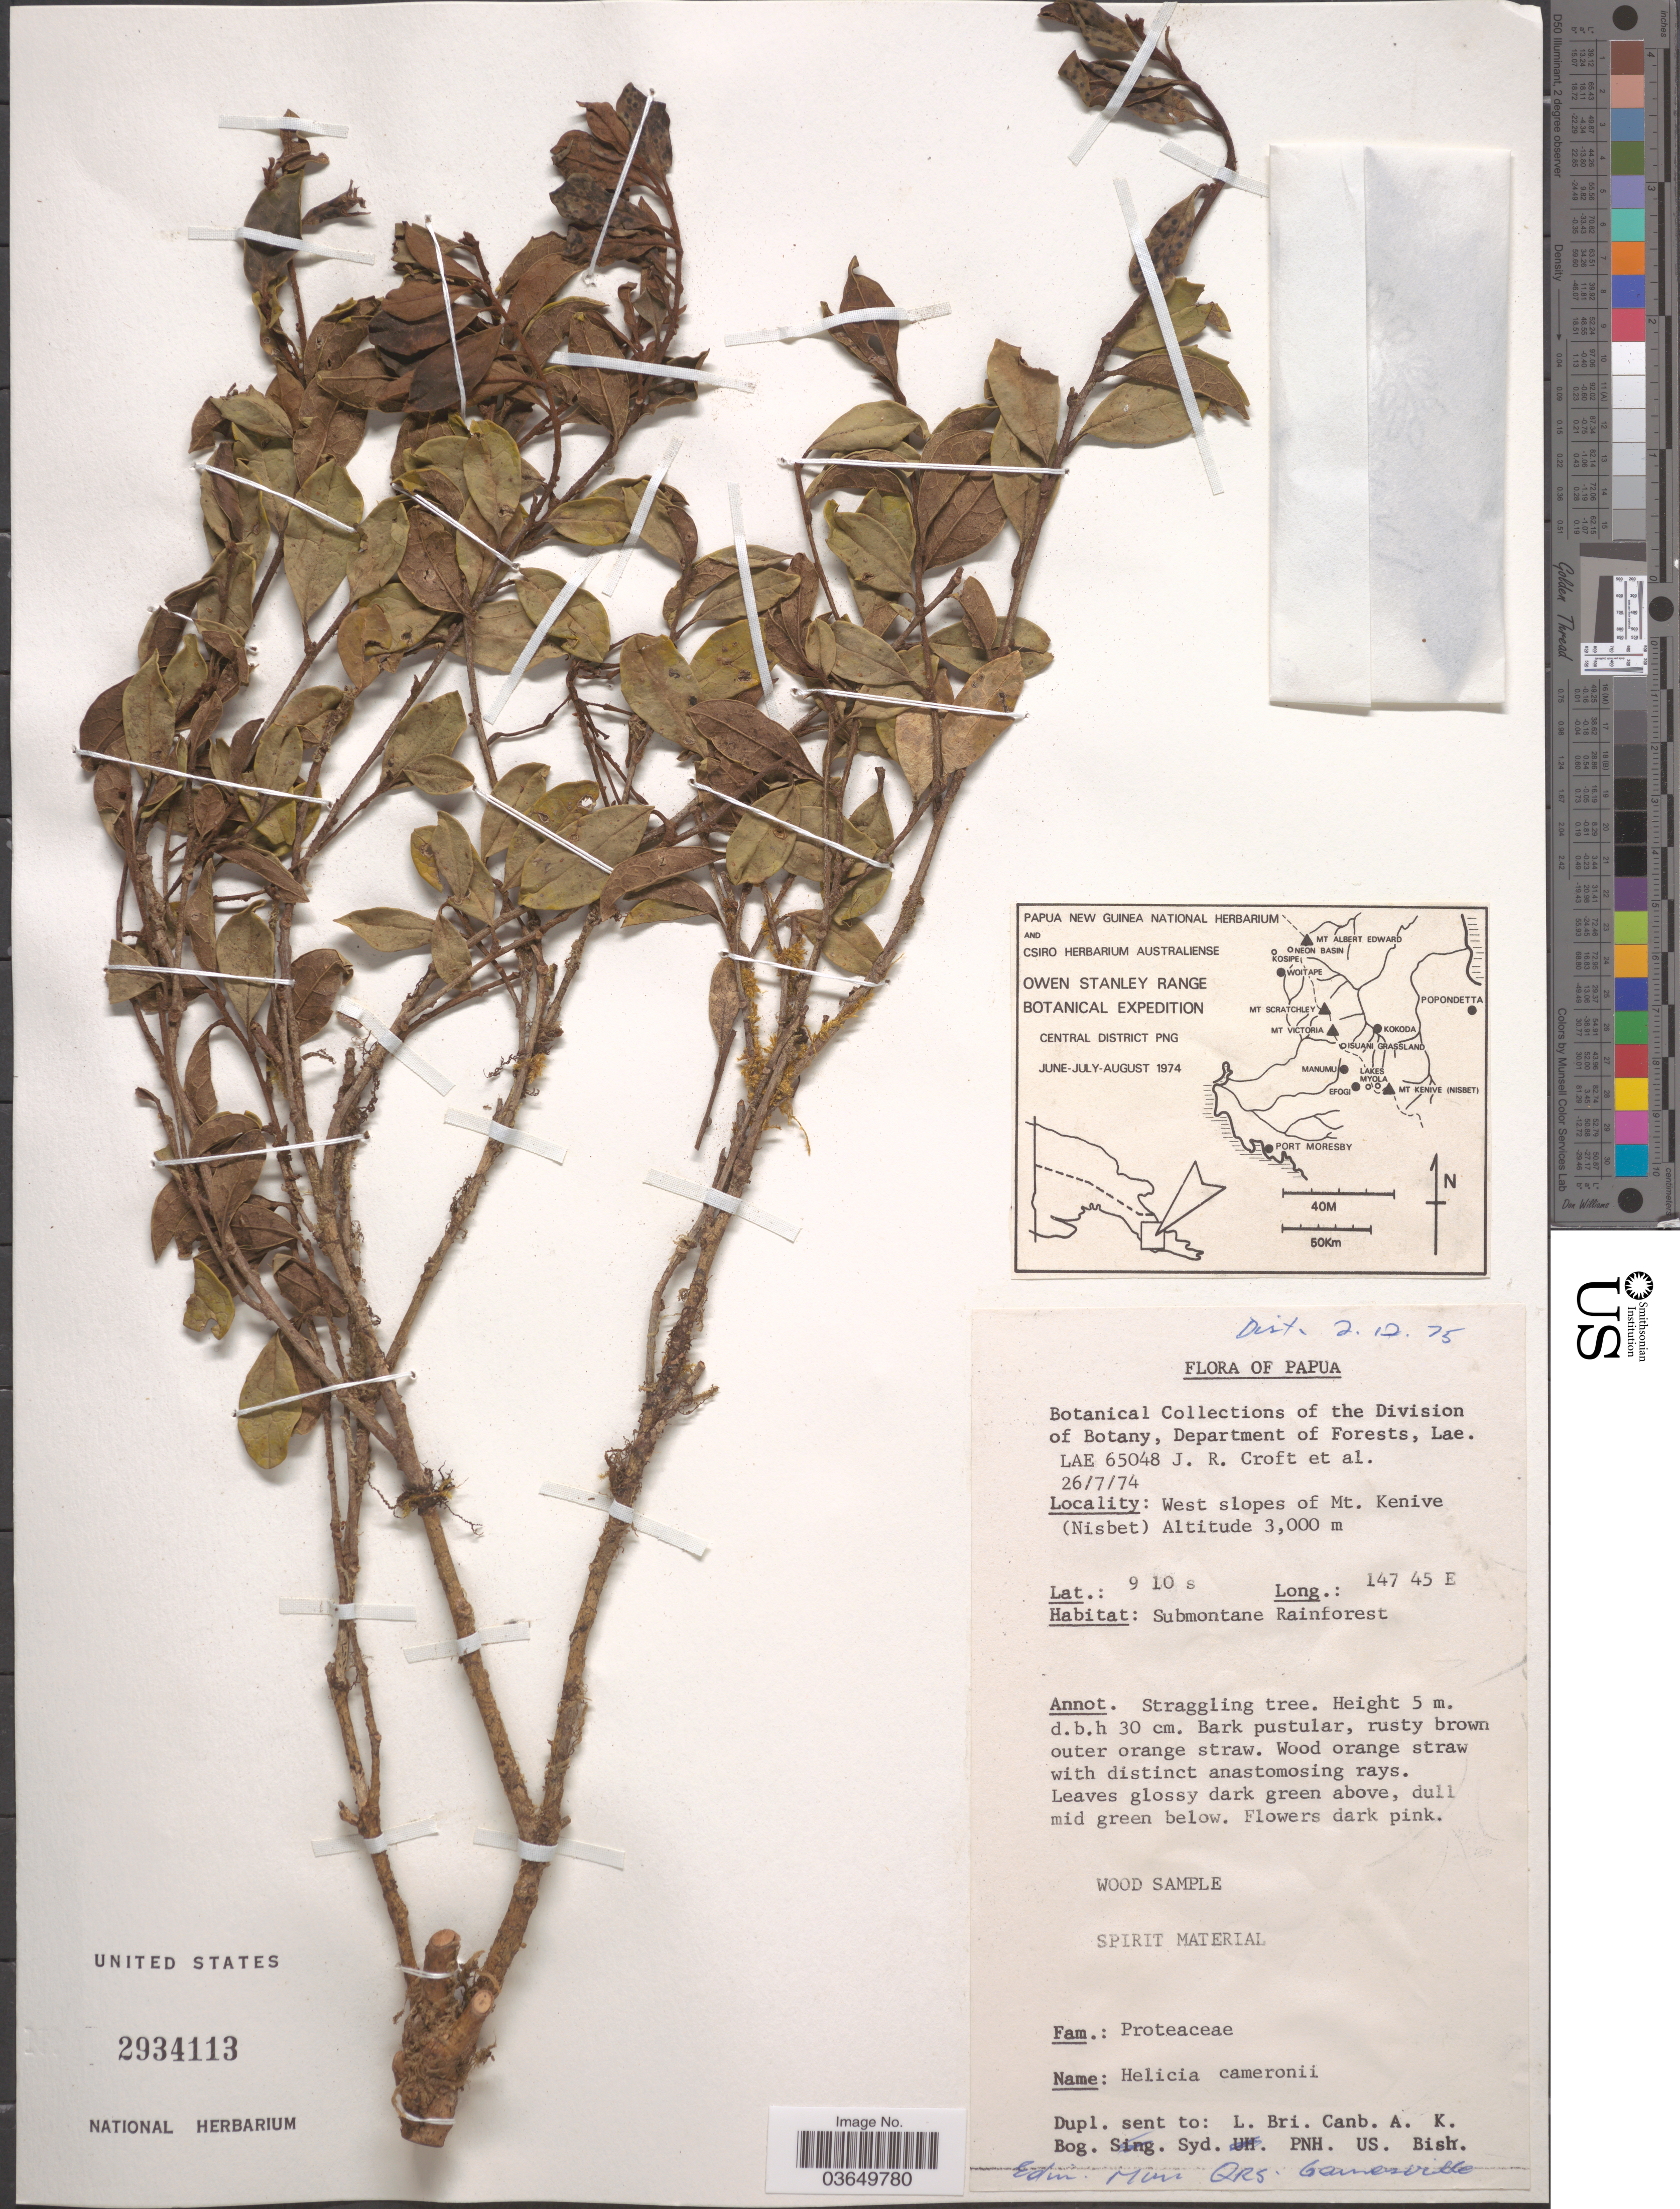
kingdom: Plantae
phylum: Tracheophyta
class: Magnoliopsida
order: Proteales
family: Proteaceae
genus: Helicia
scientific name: Helicia cameronii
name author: F. Muell.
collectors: J. R. Croft & et al.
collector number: LAE 65048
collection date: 1974-07-26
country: Papua New Guinea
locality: Papua. West slopes of Mt. Kenive (Nisbet).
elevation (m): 3000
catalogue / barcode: US 2934113